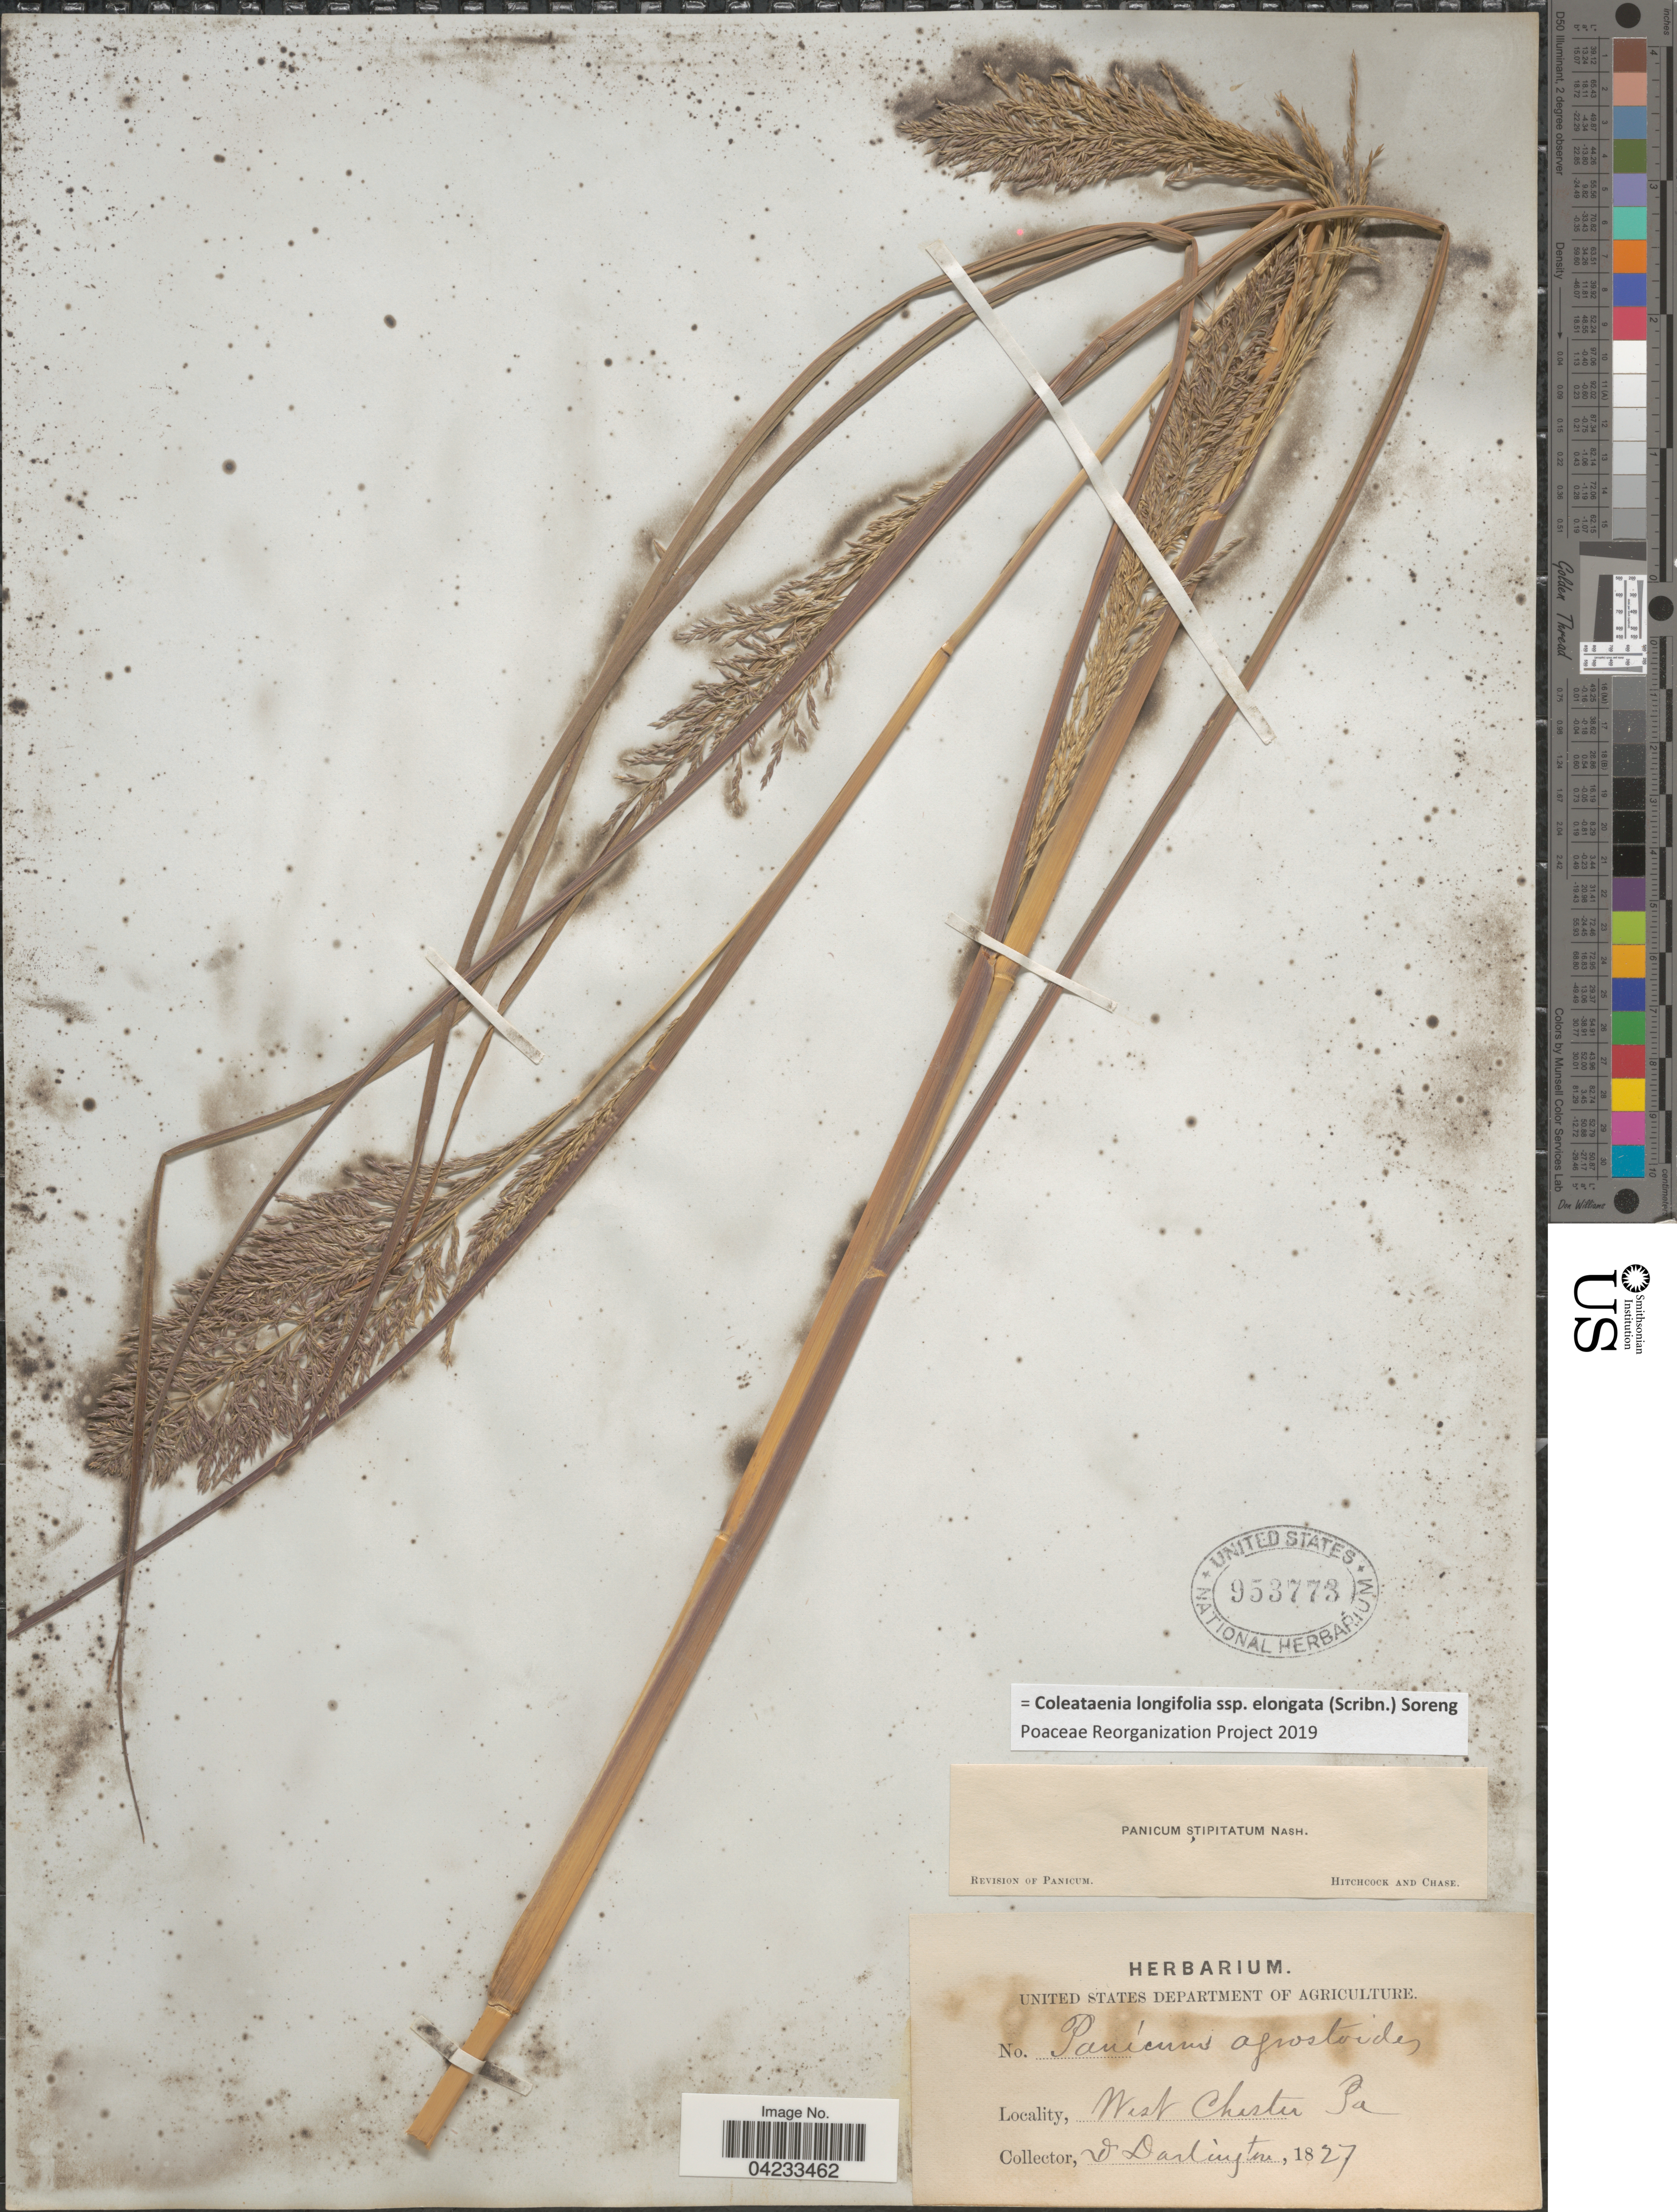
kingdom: Plantae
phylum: Tracheophyta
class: Liliopsida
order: Poales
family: Poaceae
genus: Coleataenia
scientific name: Coleataenia longifolia subsp. elongata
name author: (Scribn.) Soreng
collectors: D. Darlington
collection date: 1827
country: United States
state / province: Pennsylvania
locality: West Chester.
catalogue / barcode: US 953773